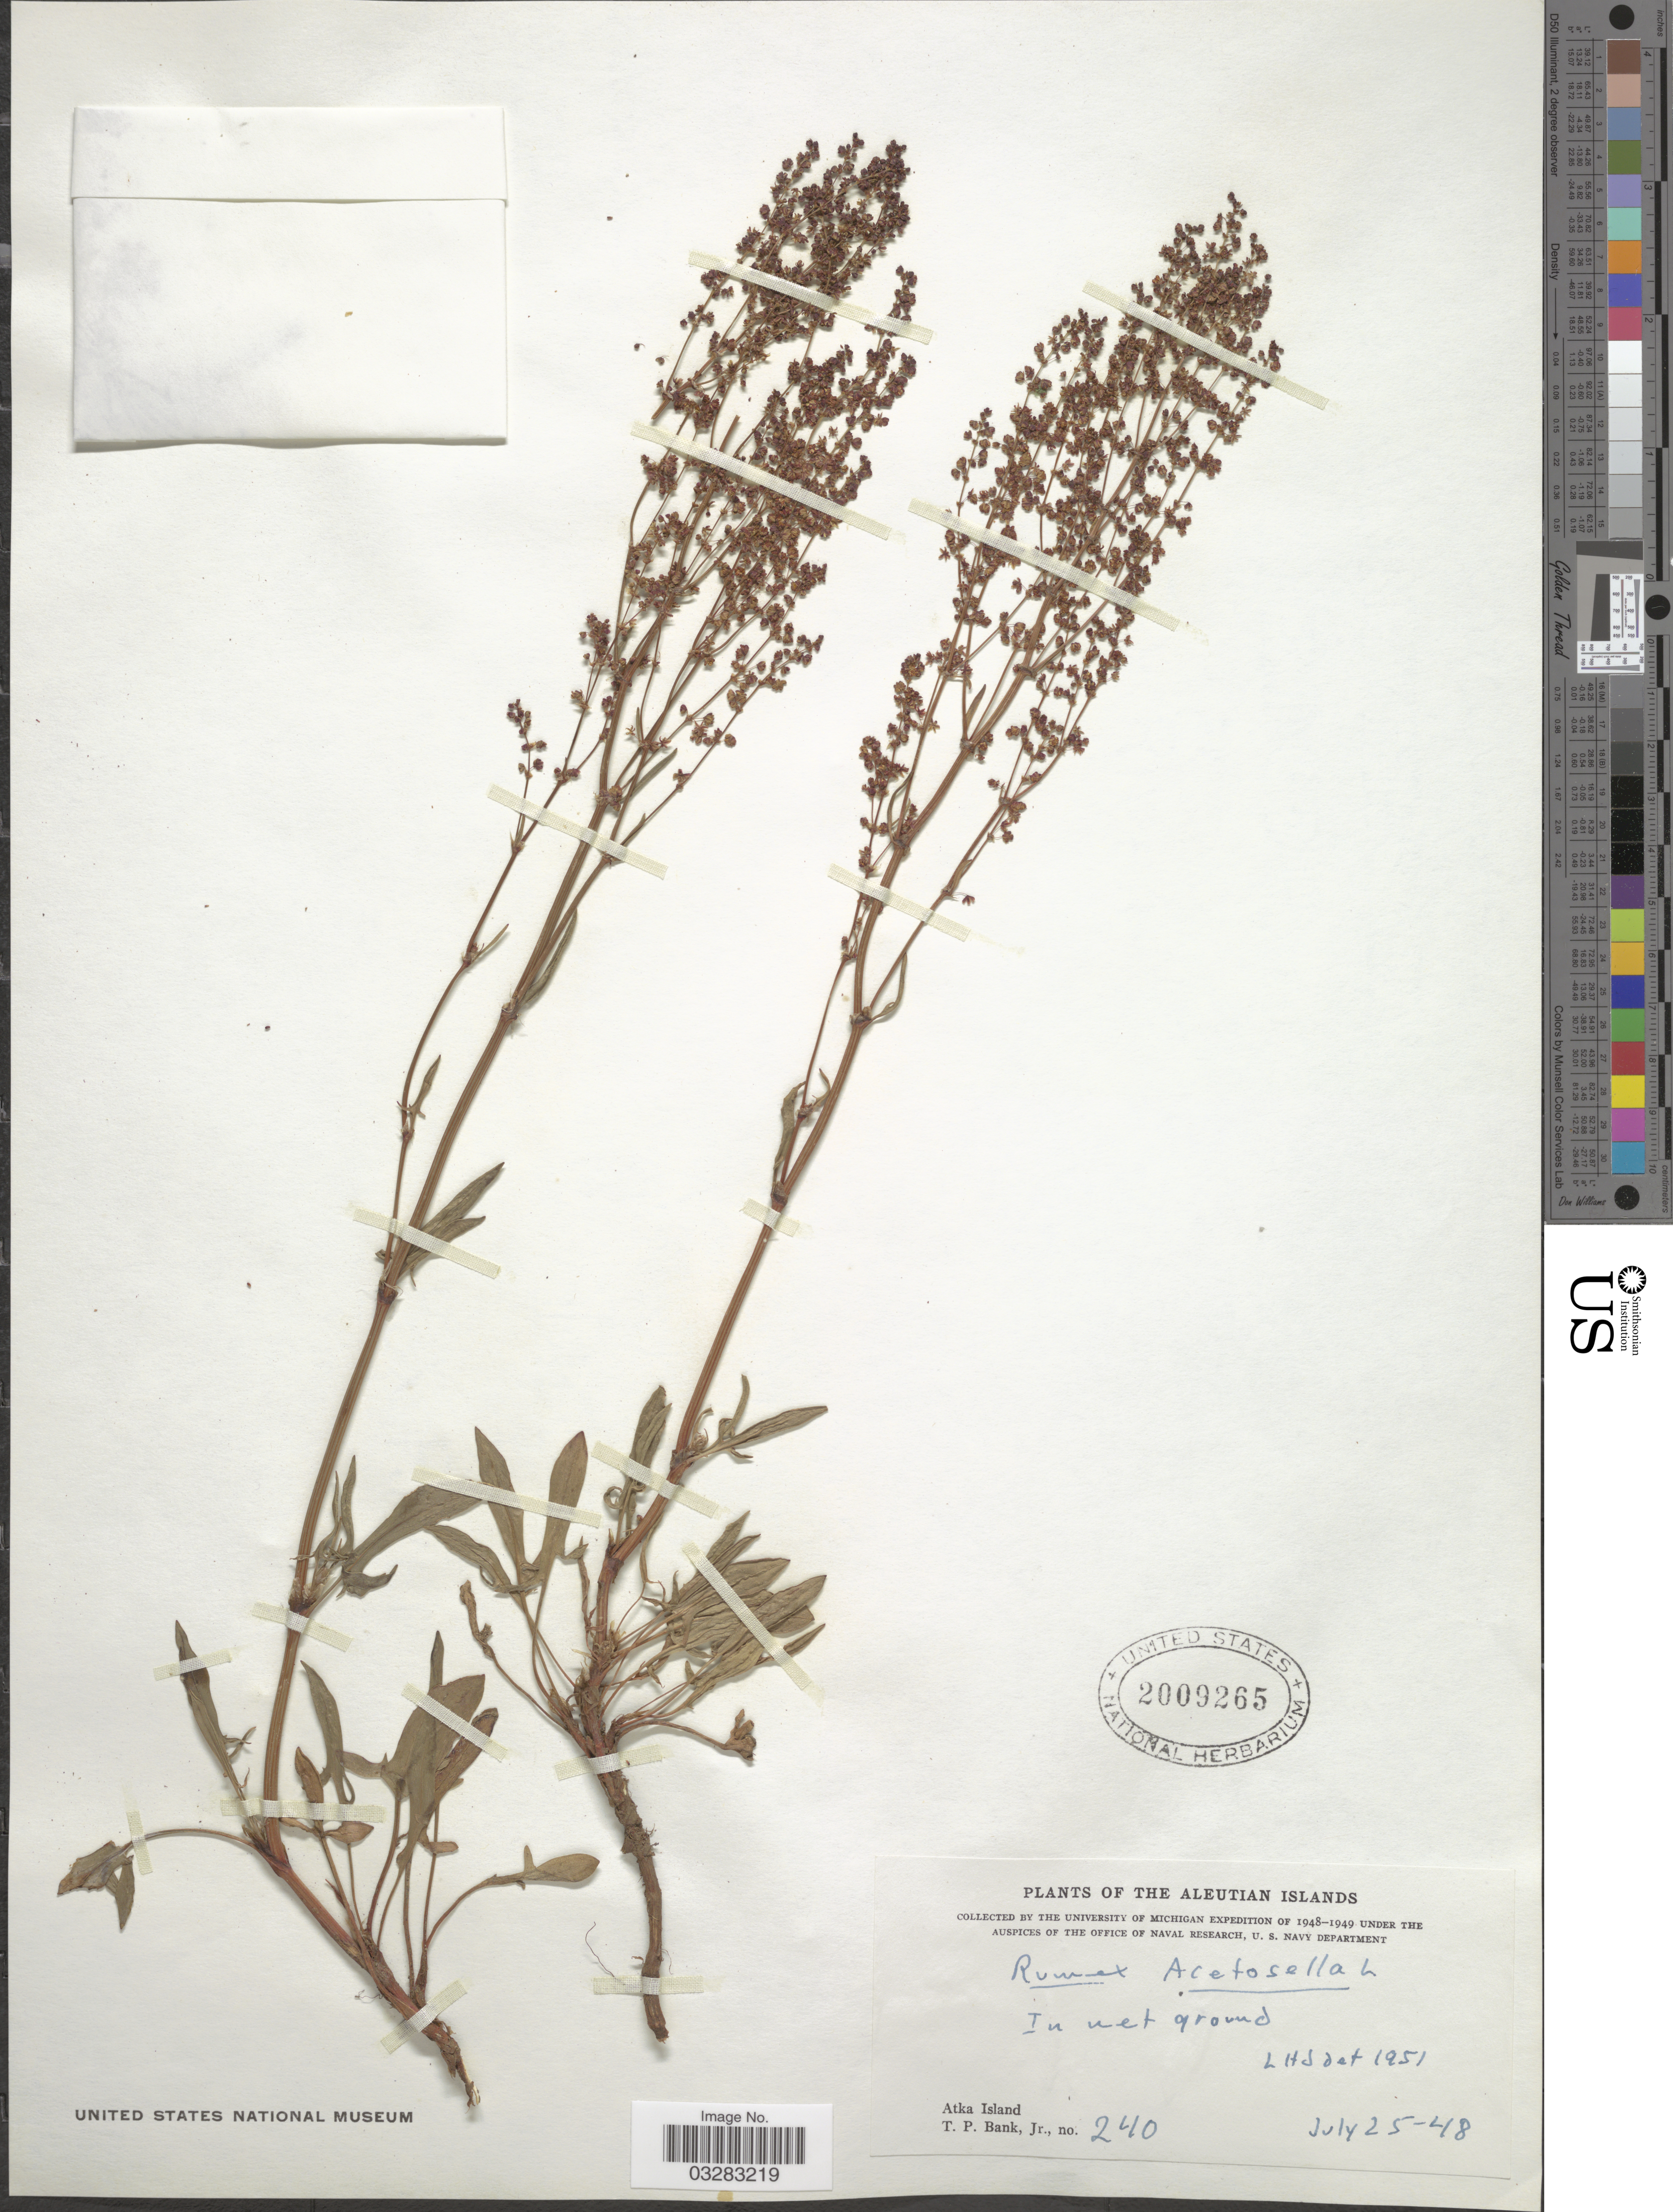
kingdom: Plantae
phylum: Tracheophyta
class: Magnoliopsida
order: Caryophyllales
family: Polygonaceae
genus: Rumex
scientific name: Rumex acetosella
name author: L.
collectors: T. Bank Jr.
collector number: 240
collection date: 1948-07-25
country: United States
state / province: Alaska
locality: The Aleutian Islands. Atka Island.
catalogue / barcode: US 2009265